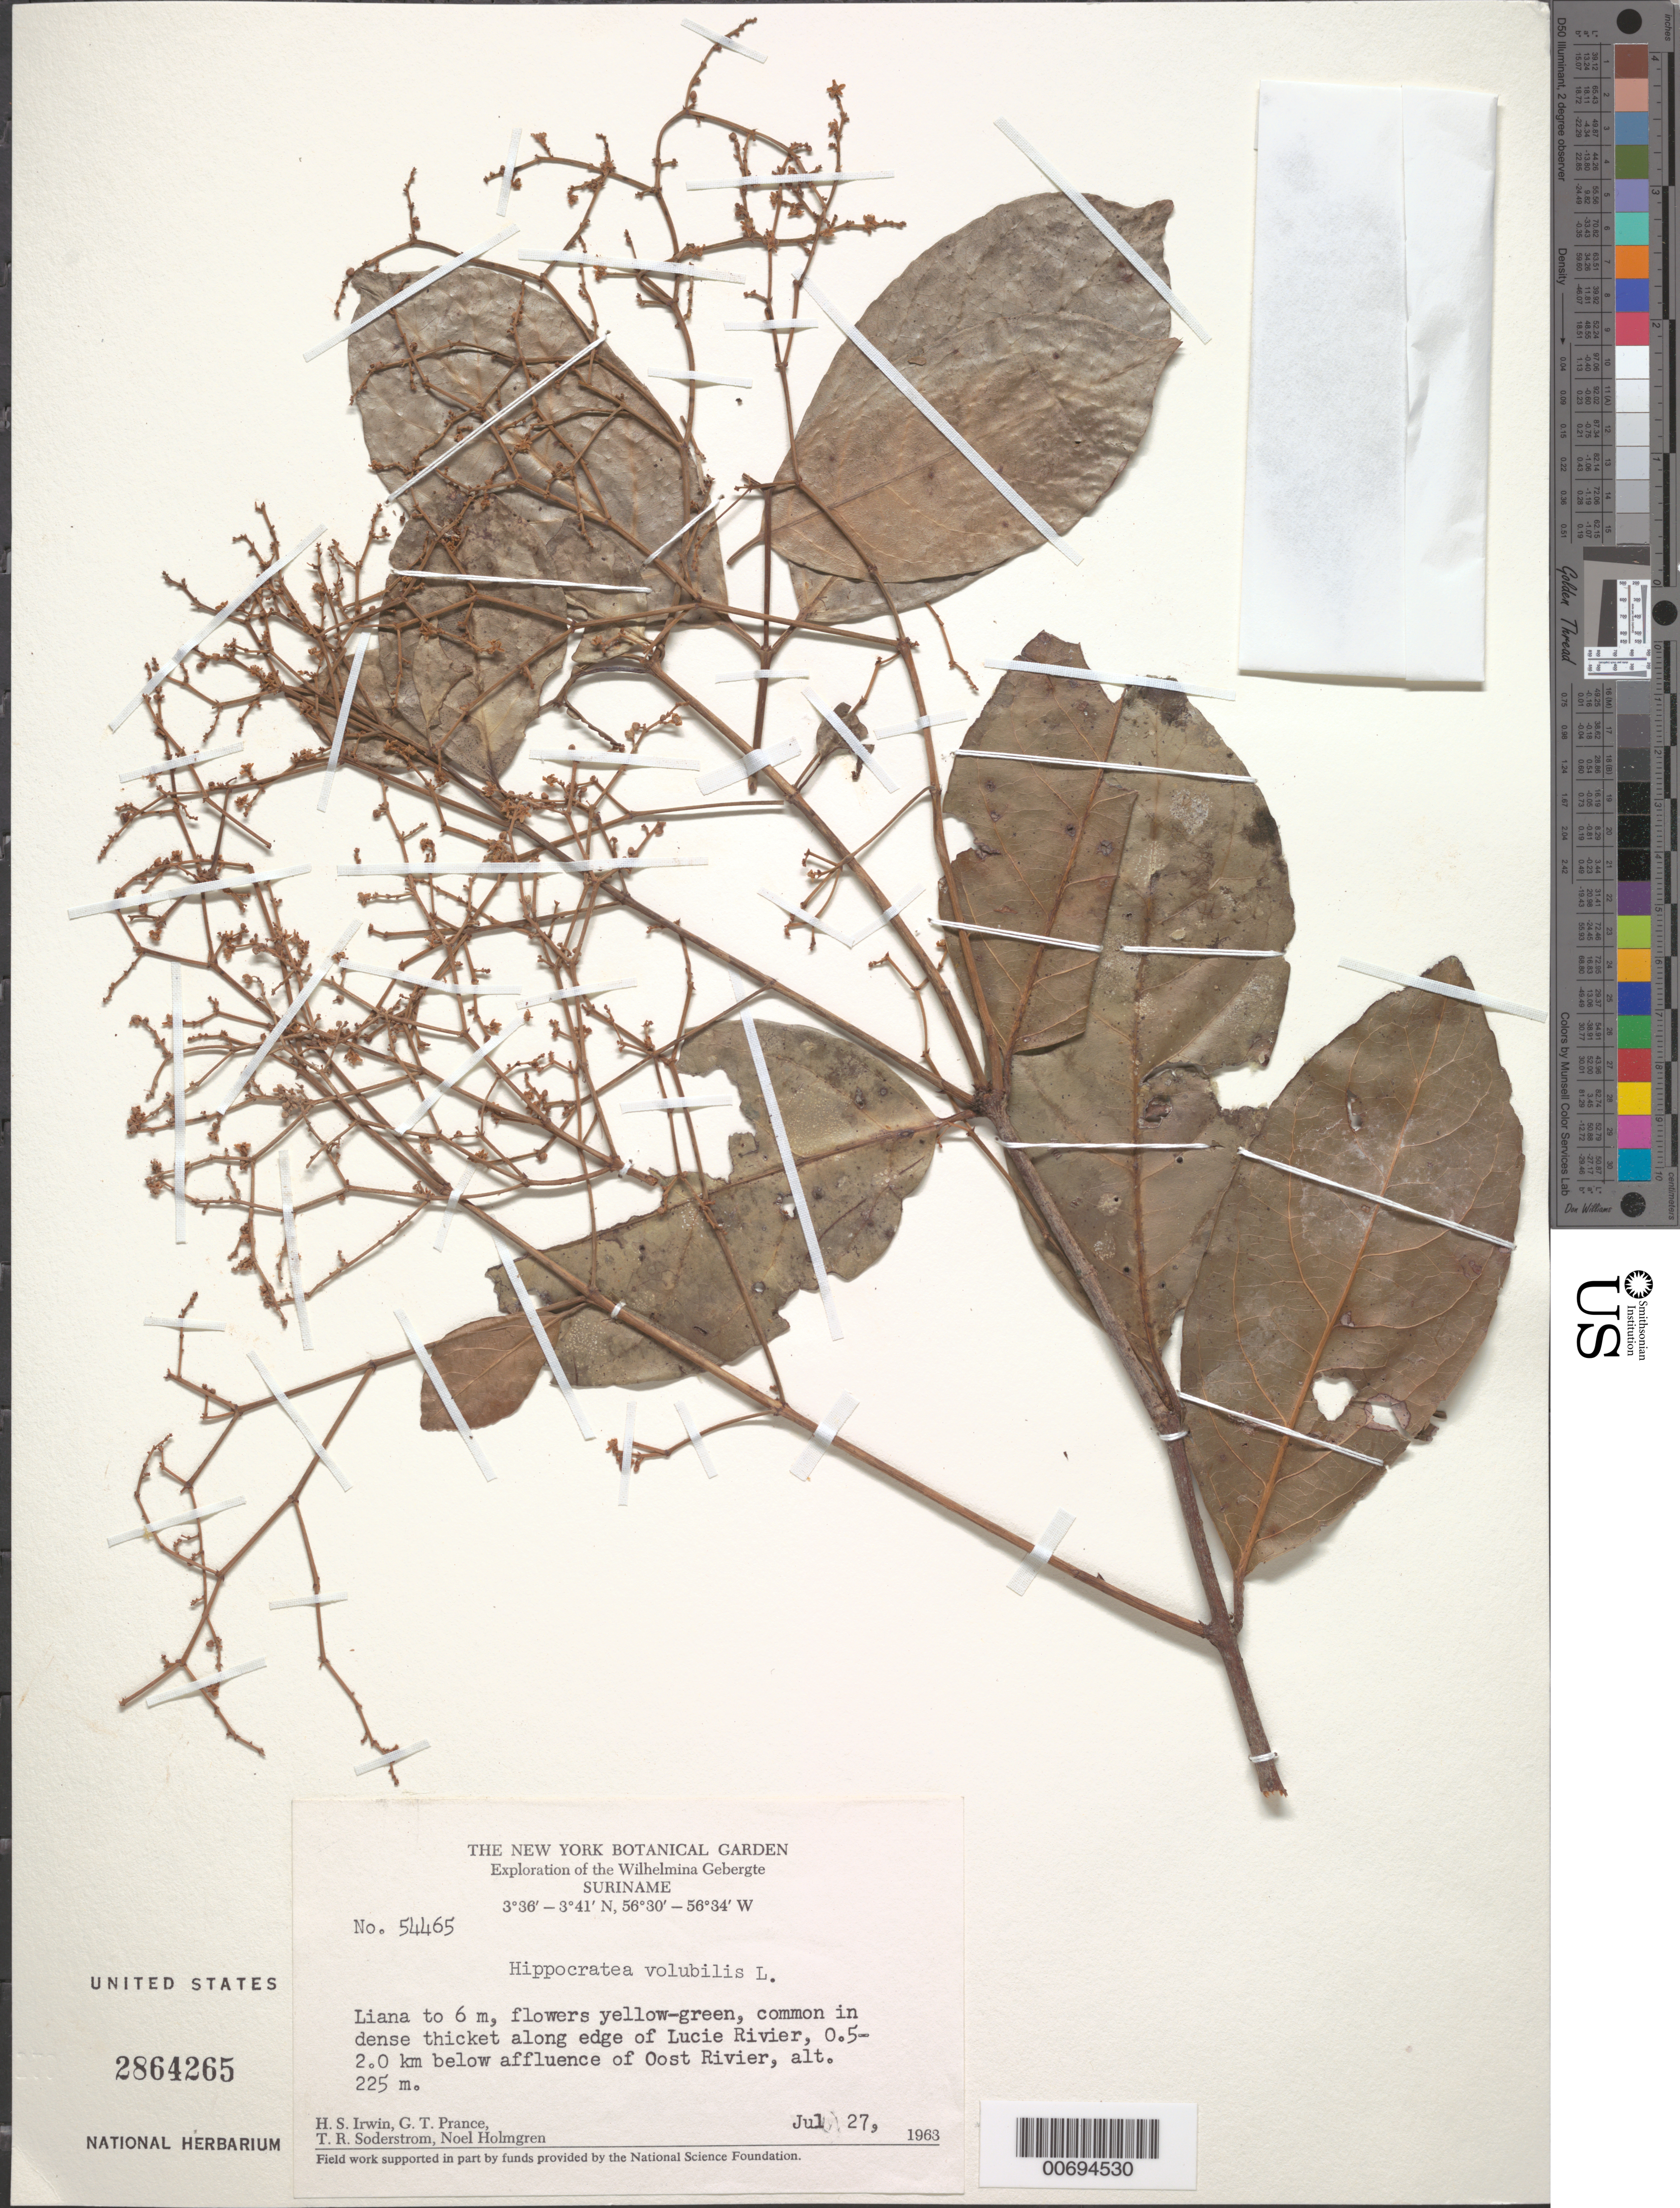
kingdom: Plantae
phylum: Tracheophyta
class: Magnoliopsida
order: Celastrales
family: Celastraceae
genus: Hippocratea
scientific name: Hippocratea volubilis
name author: L.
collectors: H. Irwin, G. T. Prance, T. R. Soderstrom & N. H. Holmgren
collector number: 54465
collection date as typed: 27-Jul-63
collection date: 1963-07-27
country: Suriname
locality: Lucie R., 0.5-2.0 km below affl. of Oost R.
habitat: In dense thicket along edge of Lucie R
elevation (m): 225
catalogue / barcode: US 2864265